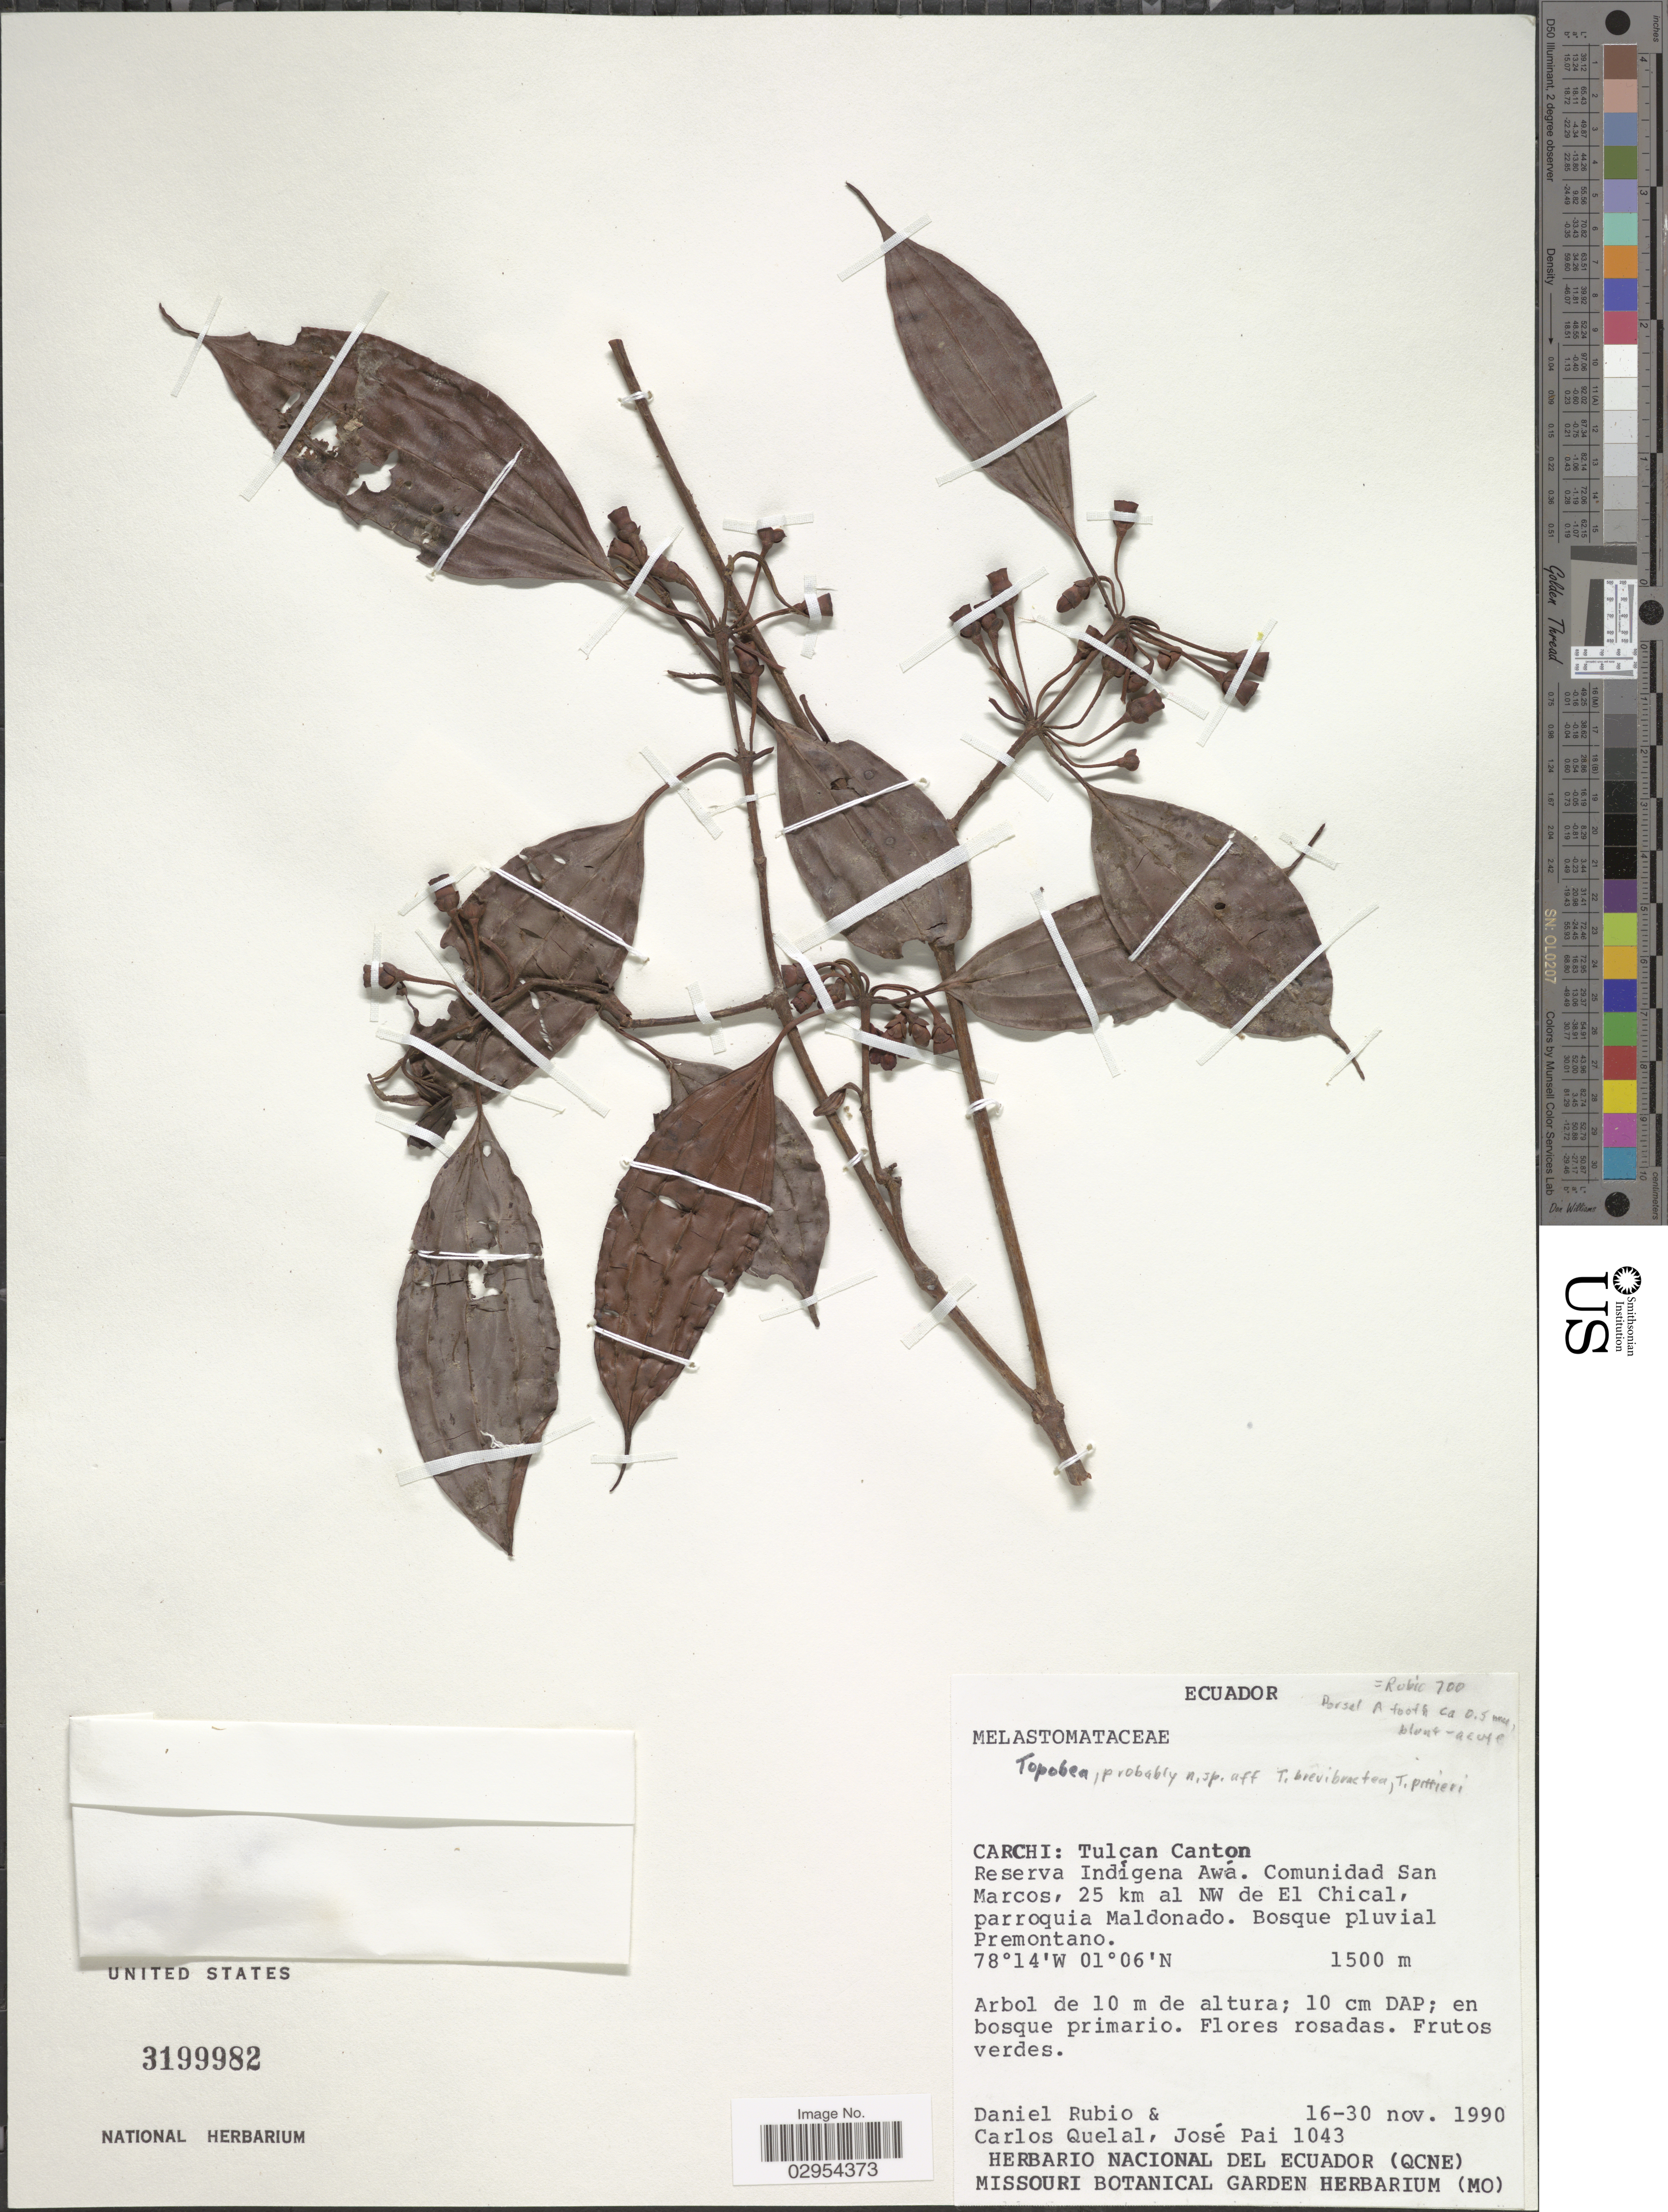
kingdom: Plantae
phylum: Tracheophyta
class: Magnoliopsida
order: Myrtales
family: Melastomataceae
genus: Topobea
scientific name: Topobea sp.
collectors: D. Rubio, C. Quelal & J. Pai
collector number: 1043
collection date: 1990-11-16/1990-11-30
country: Ecuador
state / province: Carchi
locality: Tulcan Canton, Reserva Indígena Awá. Comunidad San Marcos, 25 km al NW de El Chical, parroquia Maldonado.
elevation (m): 1500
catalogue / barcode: US 3199982